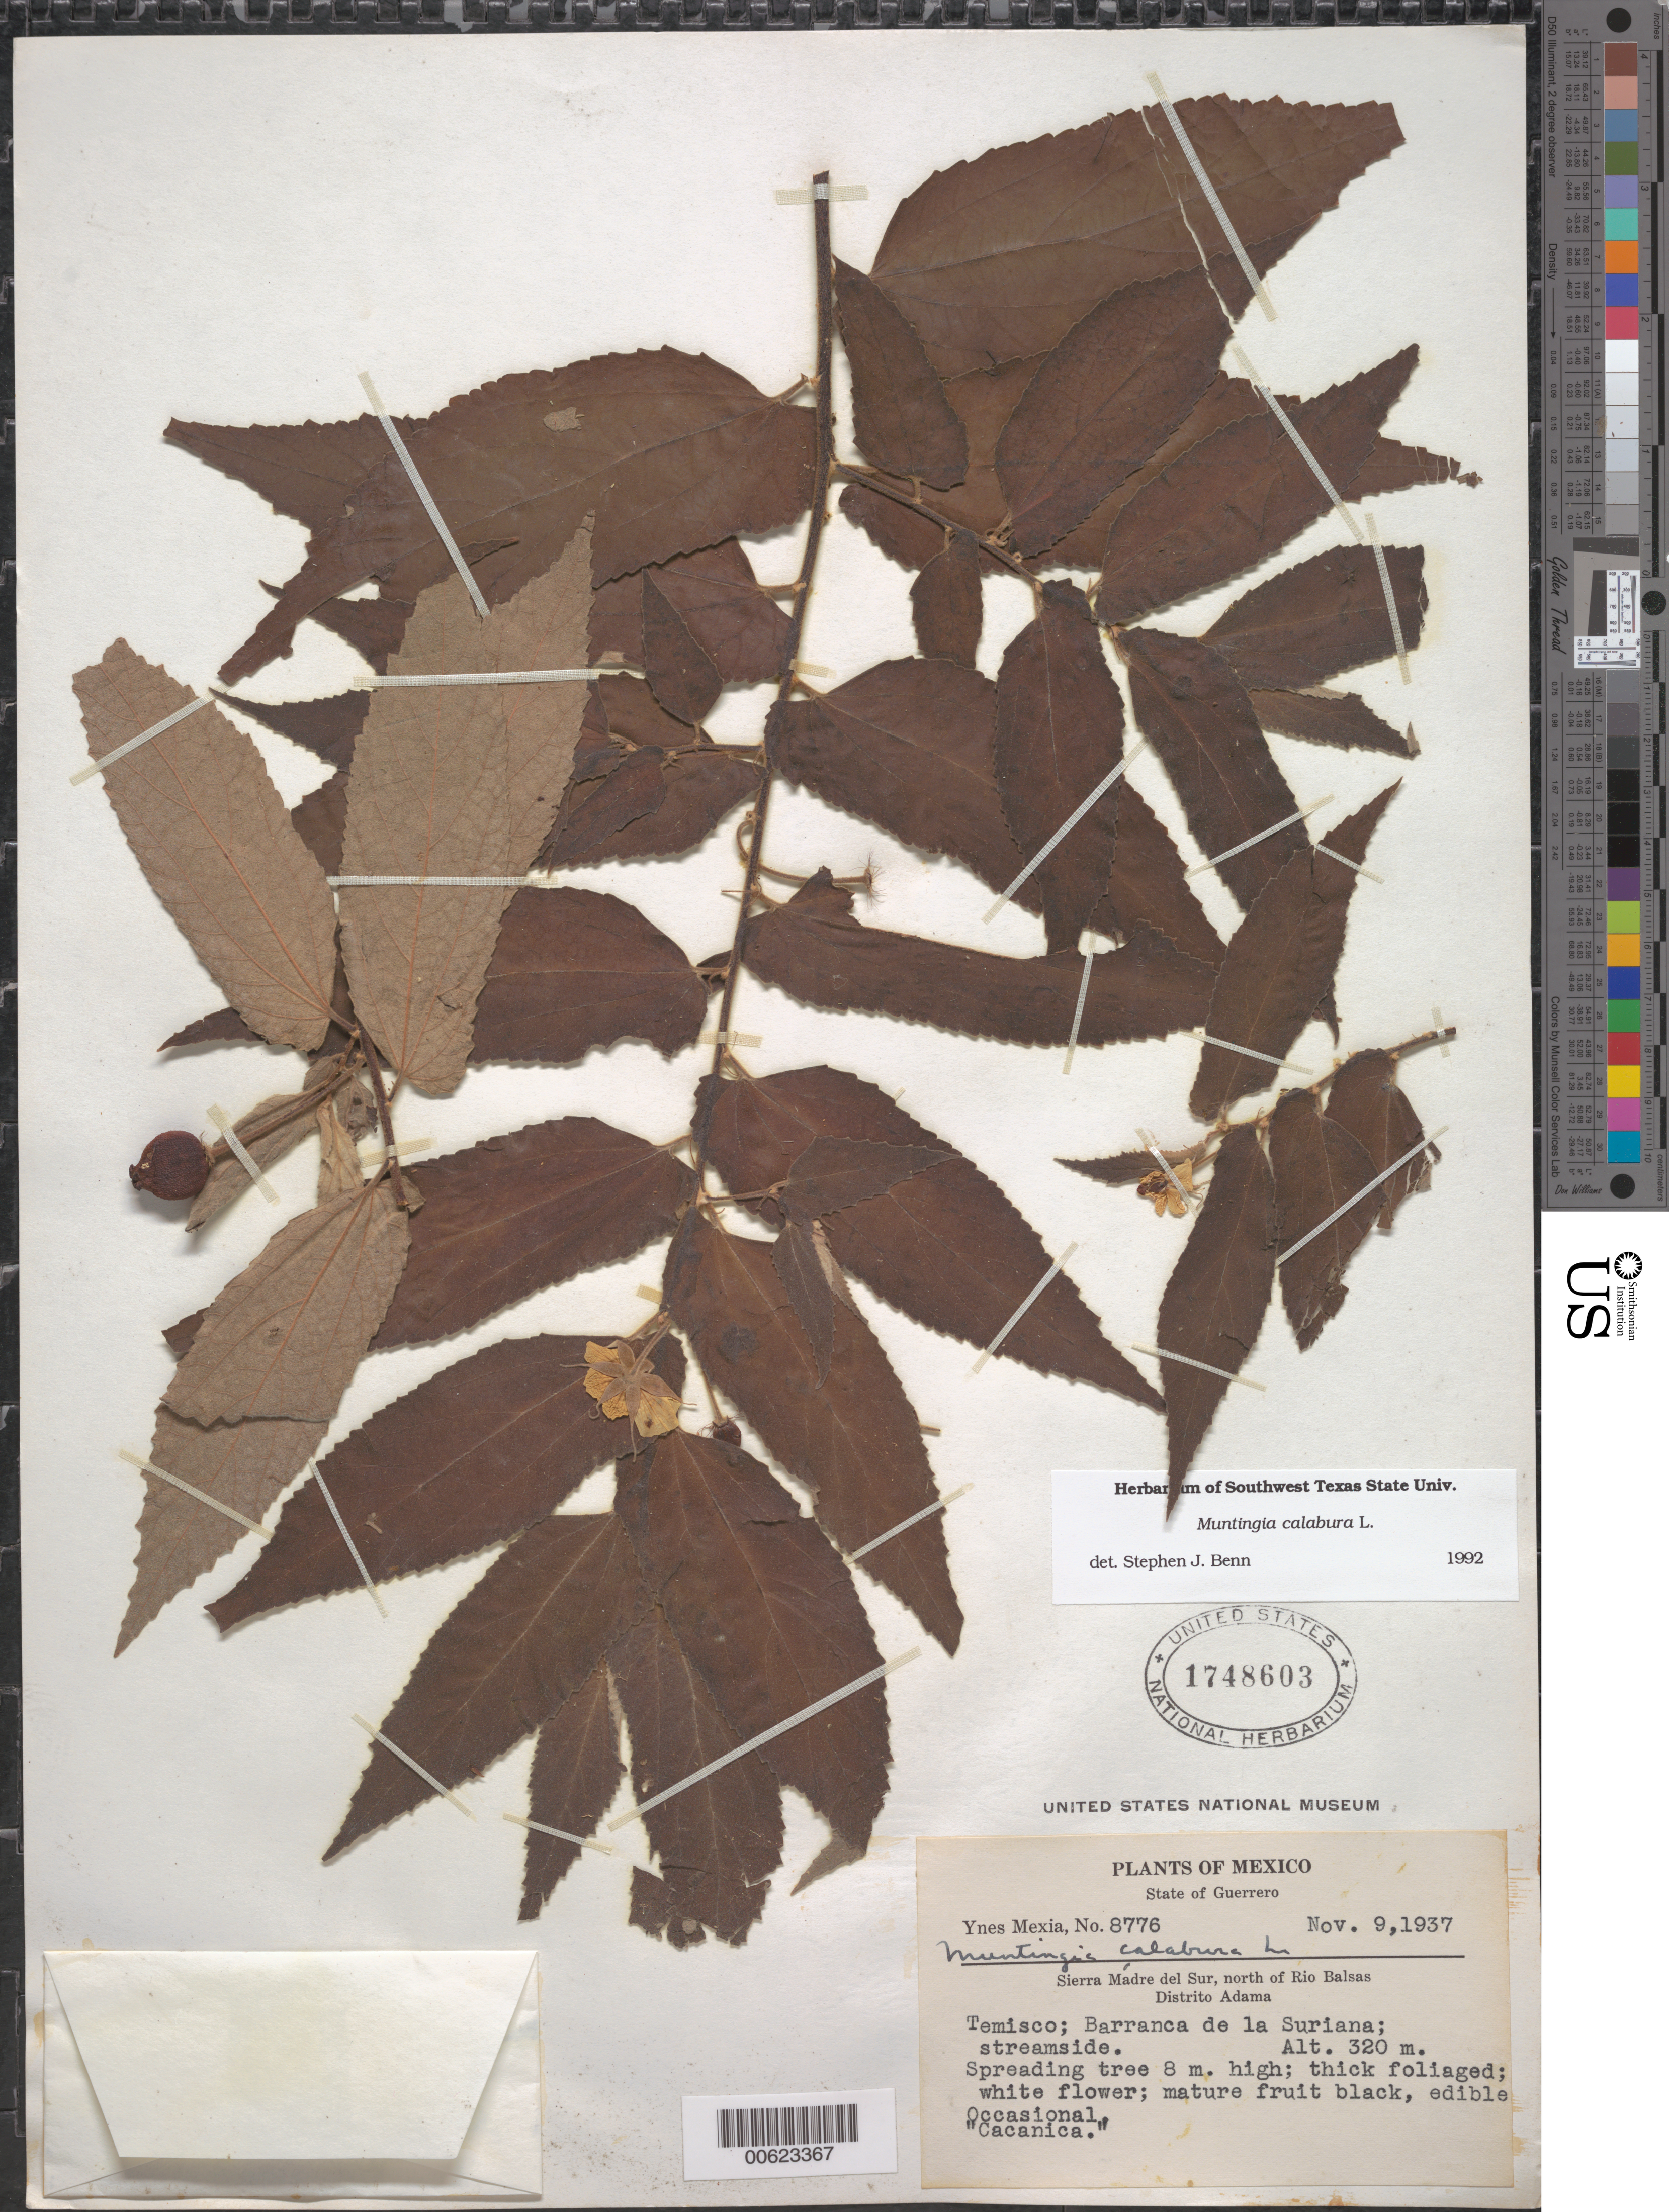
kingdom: Plantae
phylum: Tracheophyta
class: Magnoliopsida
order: Malvales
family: Muntingiaceae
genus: Muntingia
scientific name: Muntingia calabura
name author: L.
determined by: Benn, S. J.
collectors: Y. Mexia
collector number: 8776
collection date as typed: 09 Nov 1937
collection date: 1937-11-09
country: Mexico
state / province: Guerrero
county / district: Adama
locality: Sierra Mádre del Sur, N of Rio Balsas, Temisco, Barranca de la Suriana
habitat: Streamside.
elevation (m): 320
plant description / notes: Common name: Cacanica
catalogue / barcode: US 1748603